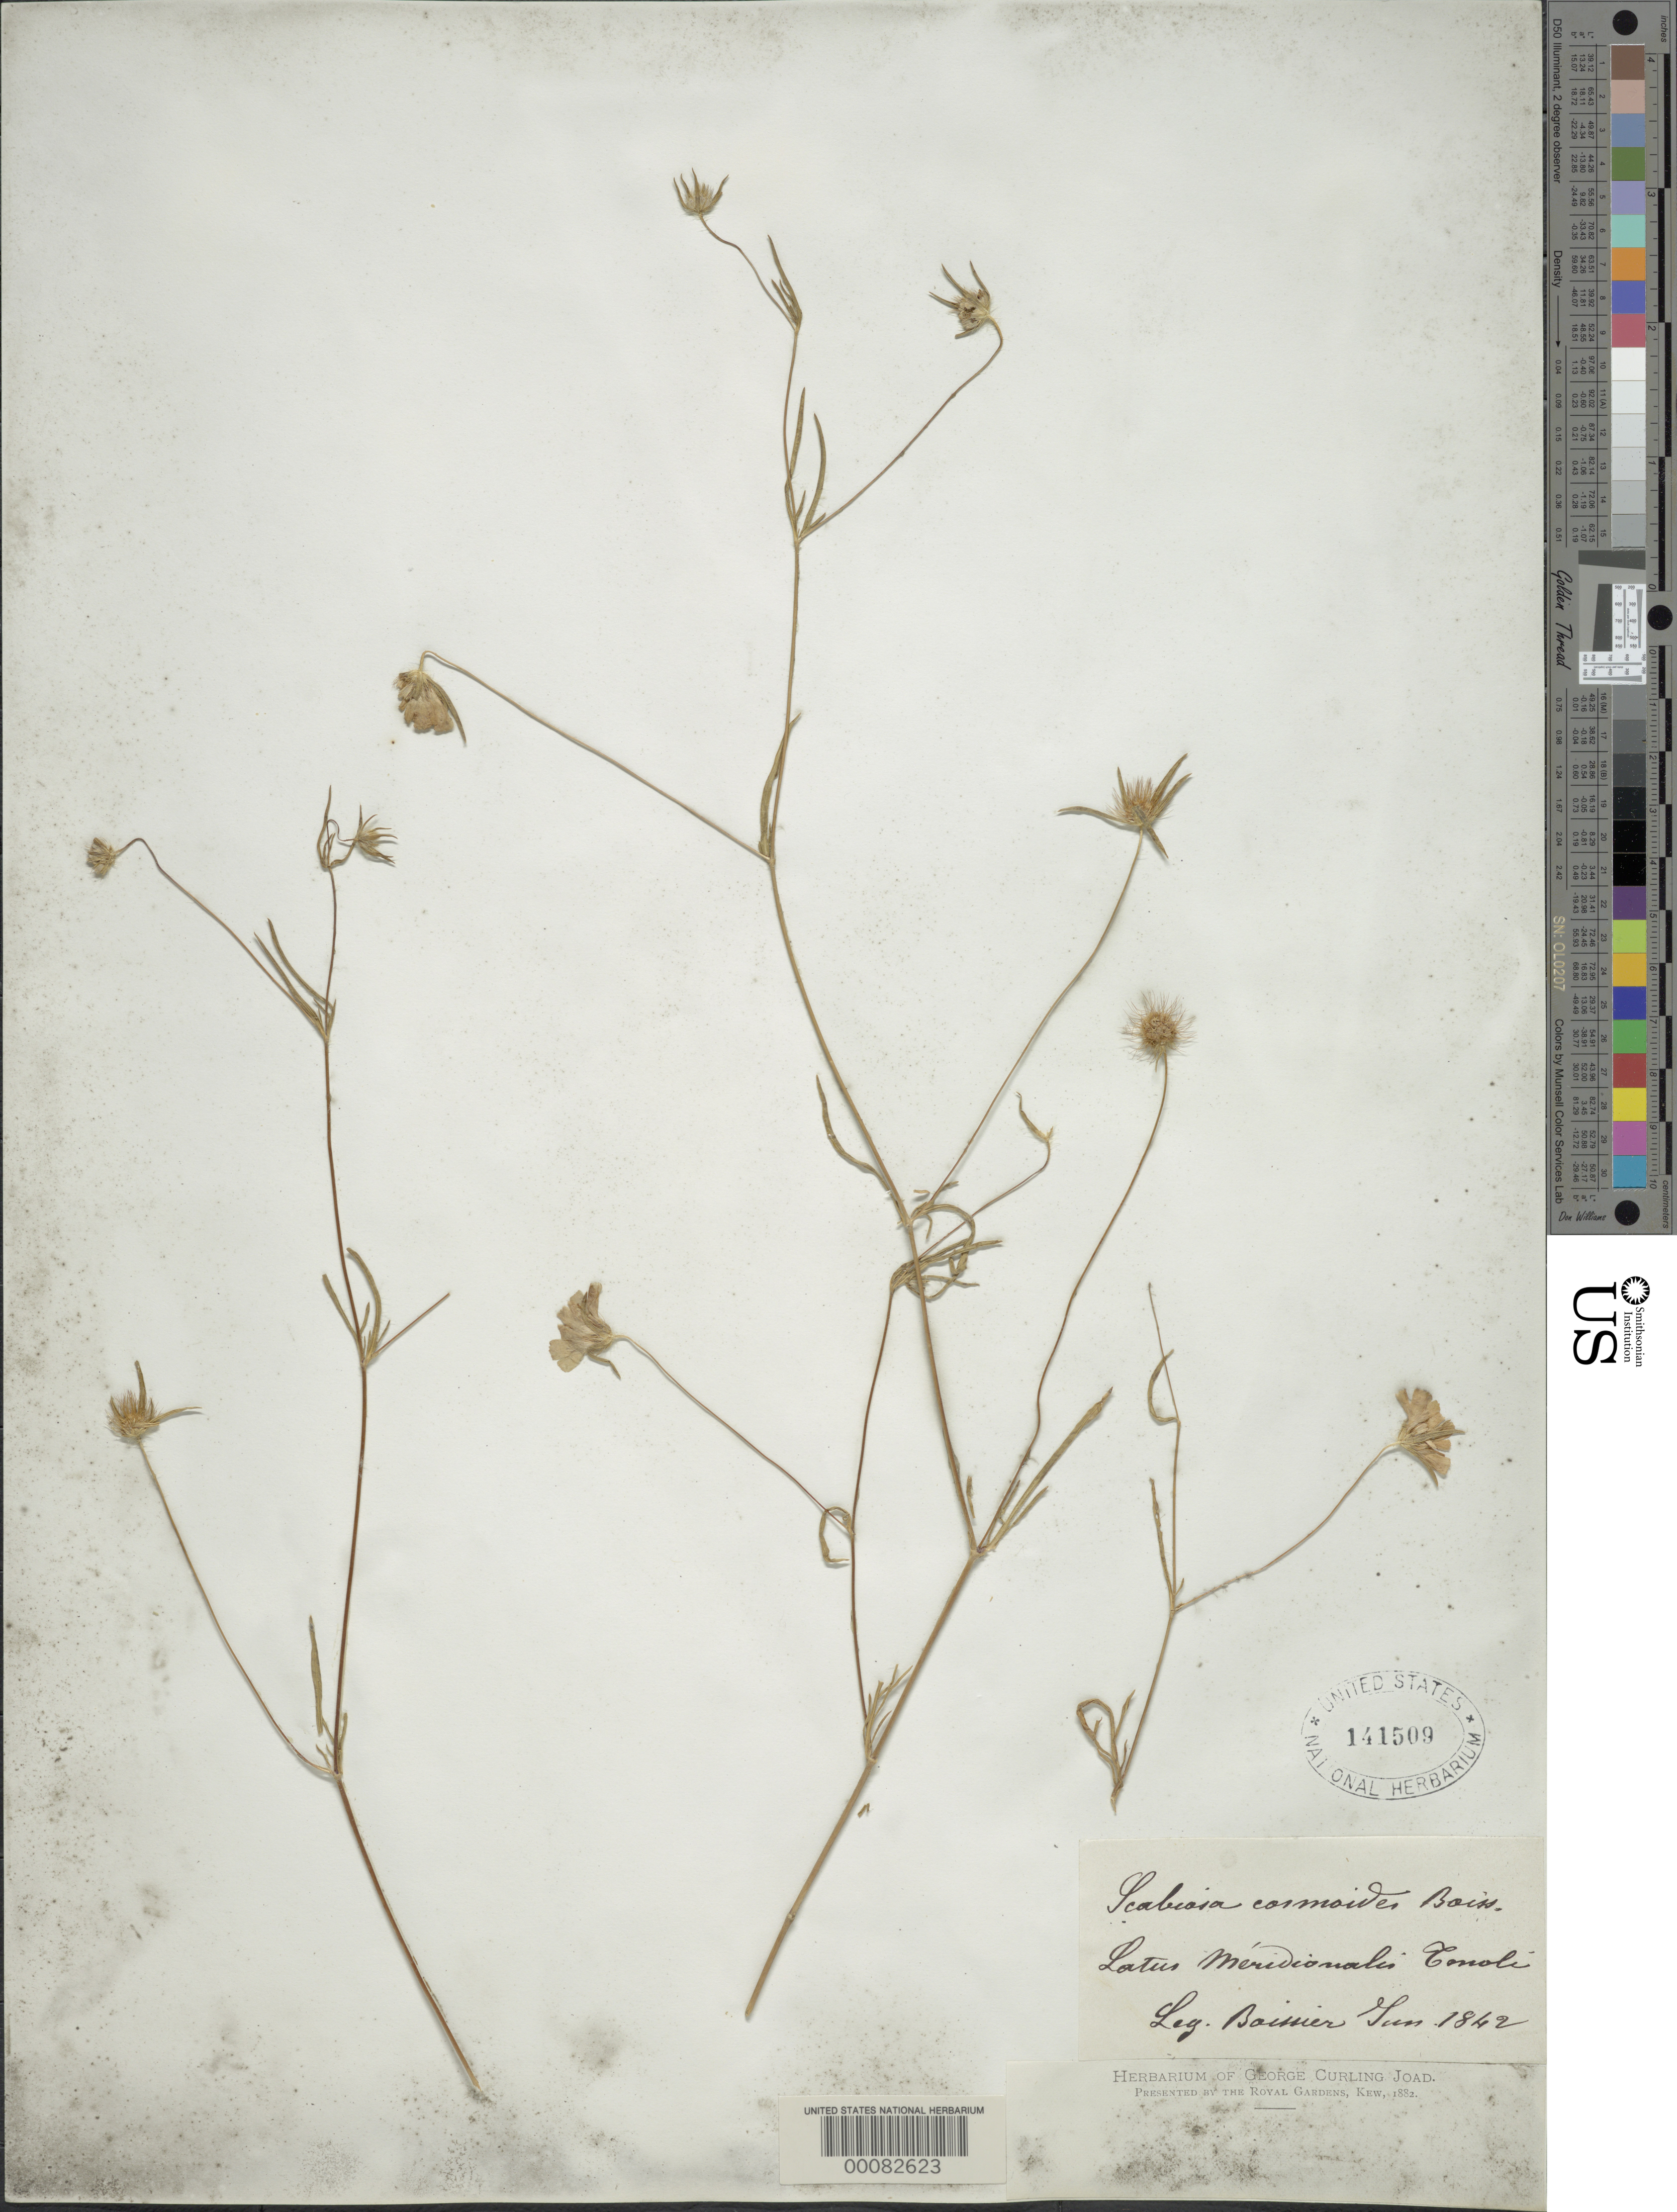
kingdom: Plantae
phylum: Tracheophyta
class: Magnoliopsida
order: Dipsacales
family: Caprifoliaceae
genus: Scabiosa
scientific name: Scabiosa cosmoides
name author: Boiss.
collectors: -- Boissier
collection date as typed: Jun 1842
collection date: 1842-06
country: Italy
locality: Lotus Meridionalis Tonoli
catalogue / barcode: US 141509